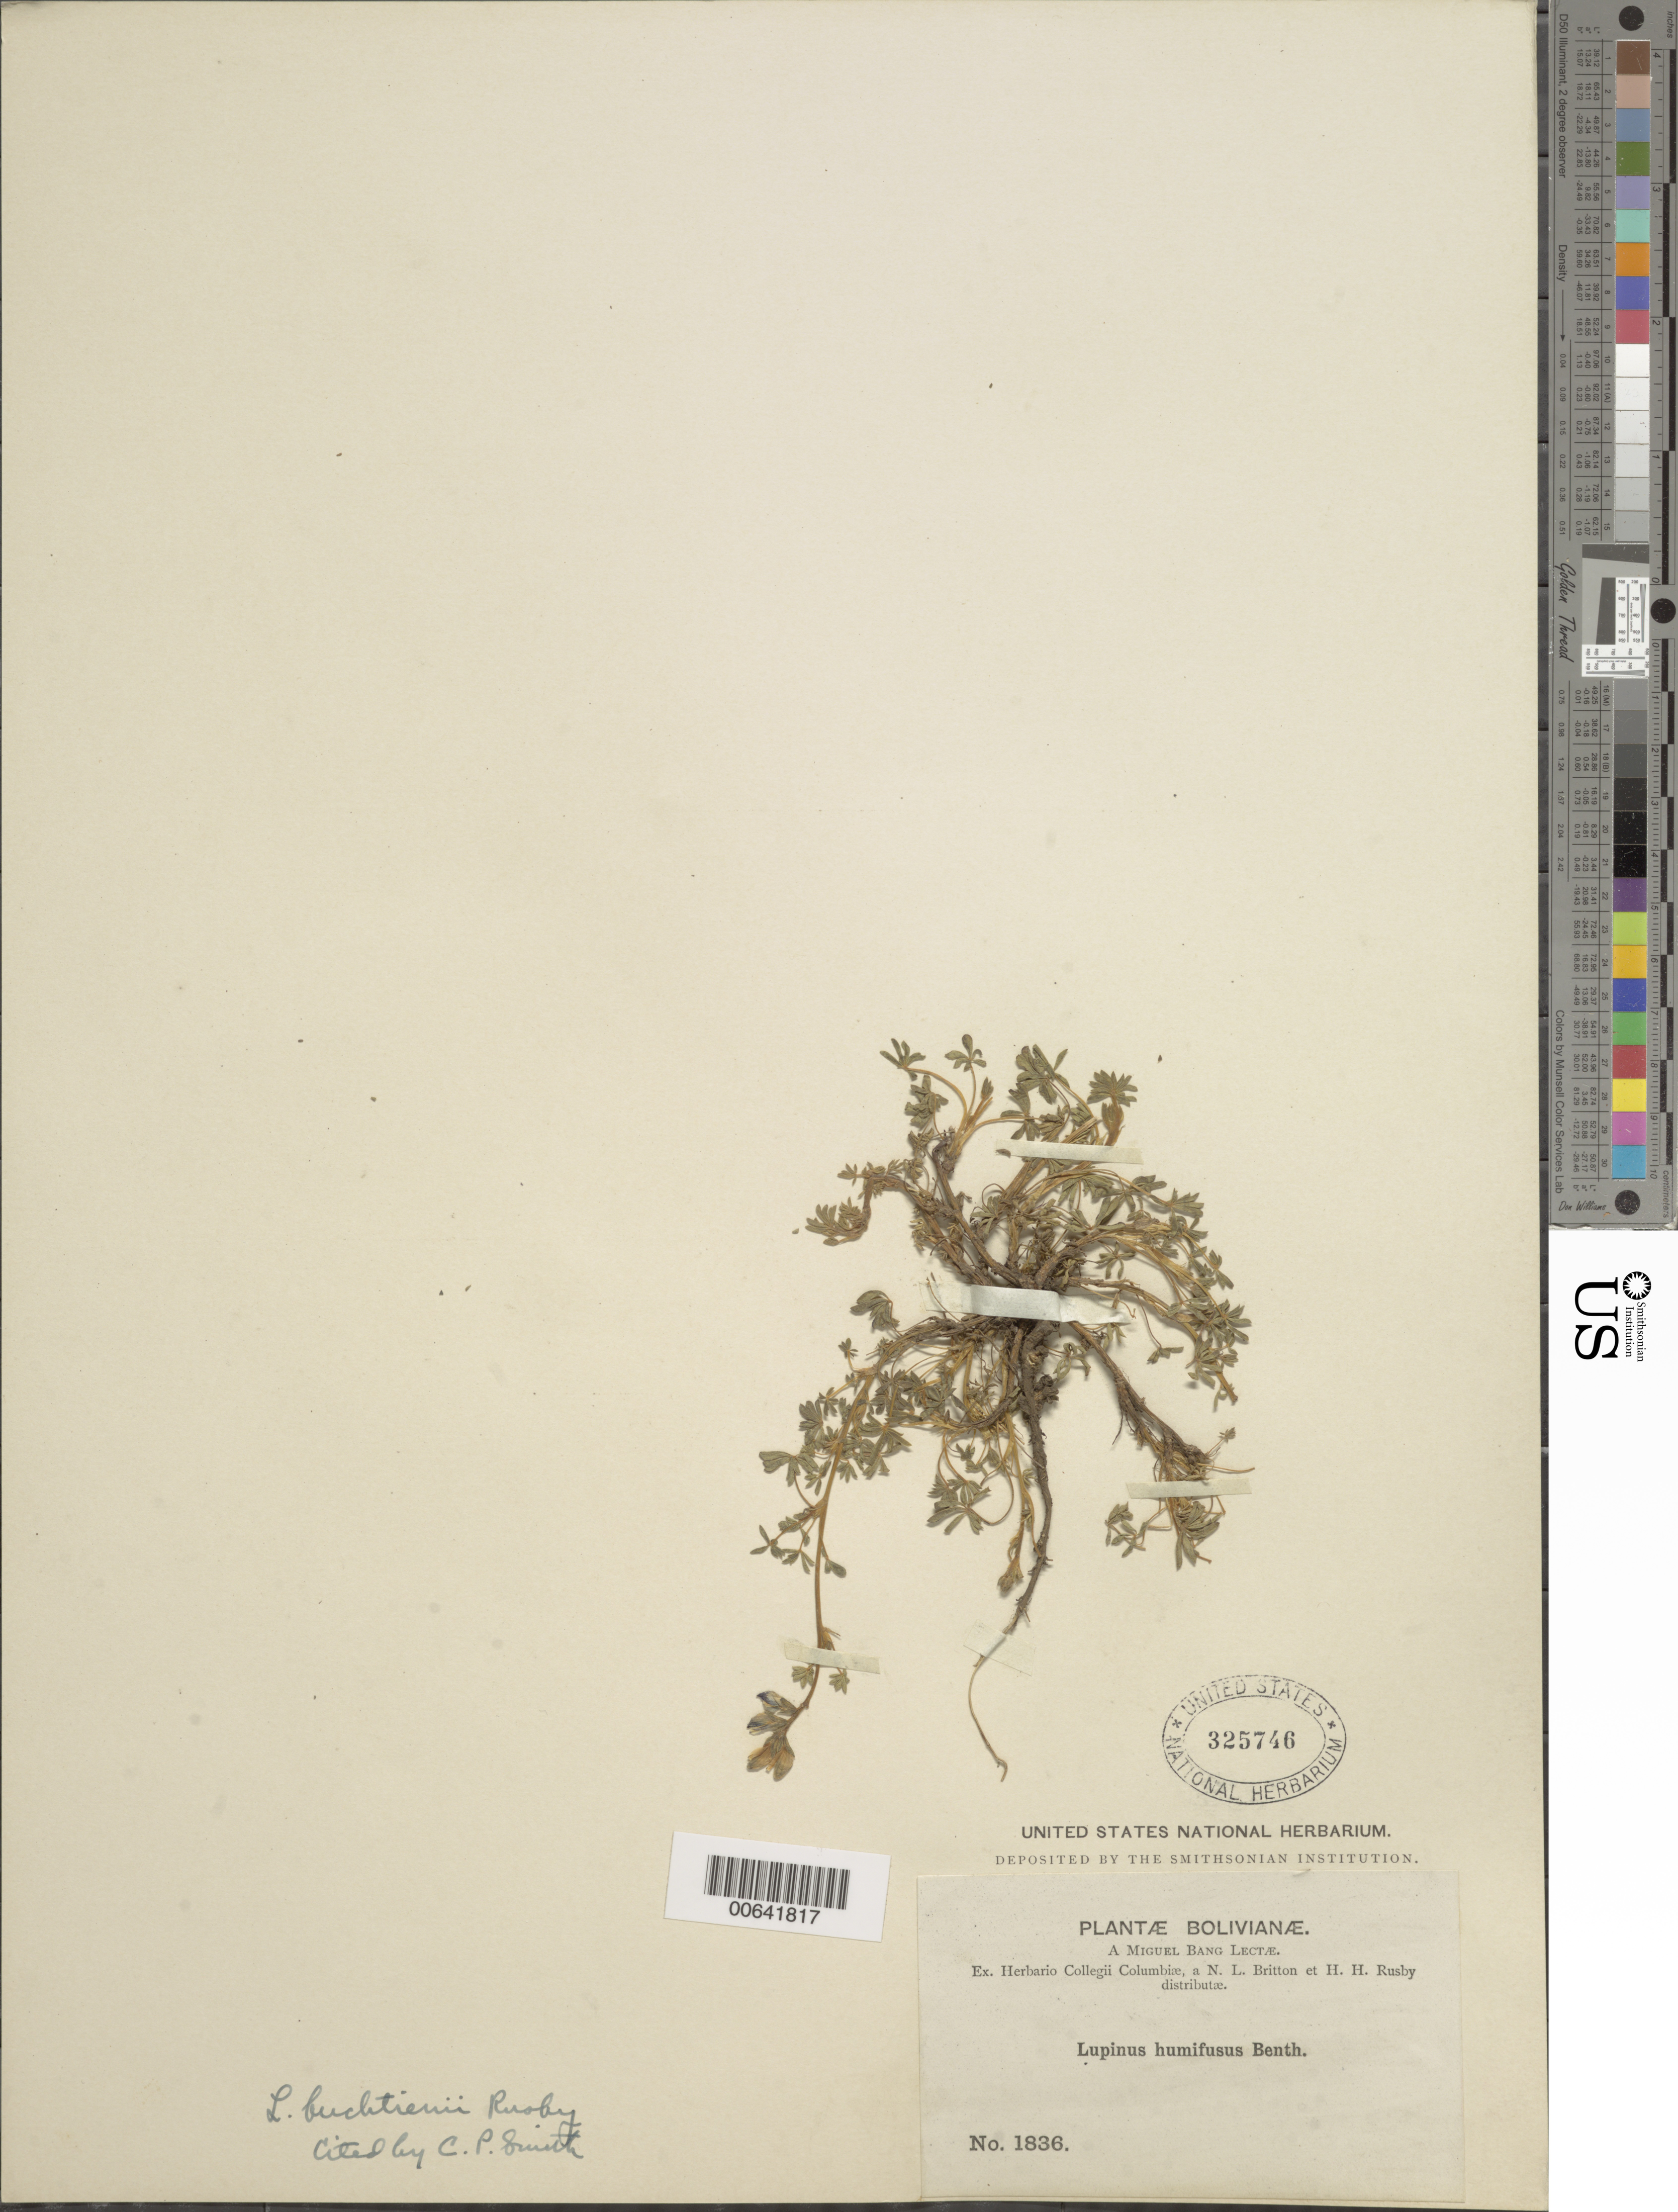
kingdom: Plantae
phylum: Tracheophyta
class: Magnoliopsida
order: Fabales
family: Fabaceae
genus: Lupinus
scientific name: Lupinus buchtienii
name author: Rusby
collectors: M. Bang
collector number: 1836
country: Bolivia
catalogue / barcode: US 325746